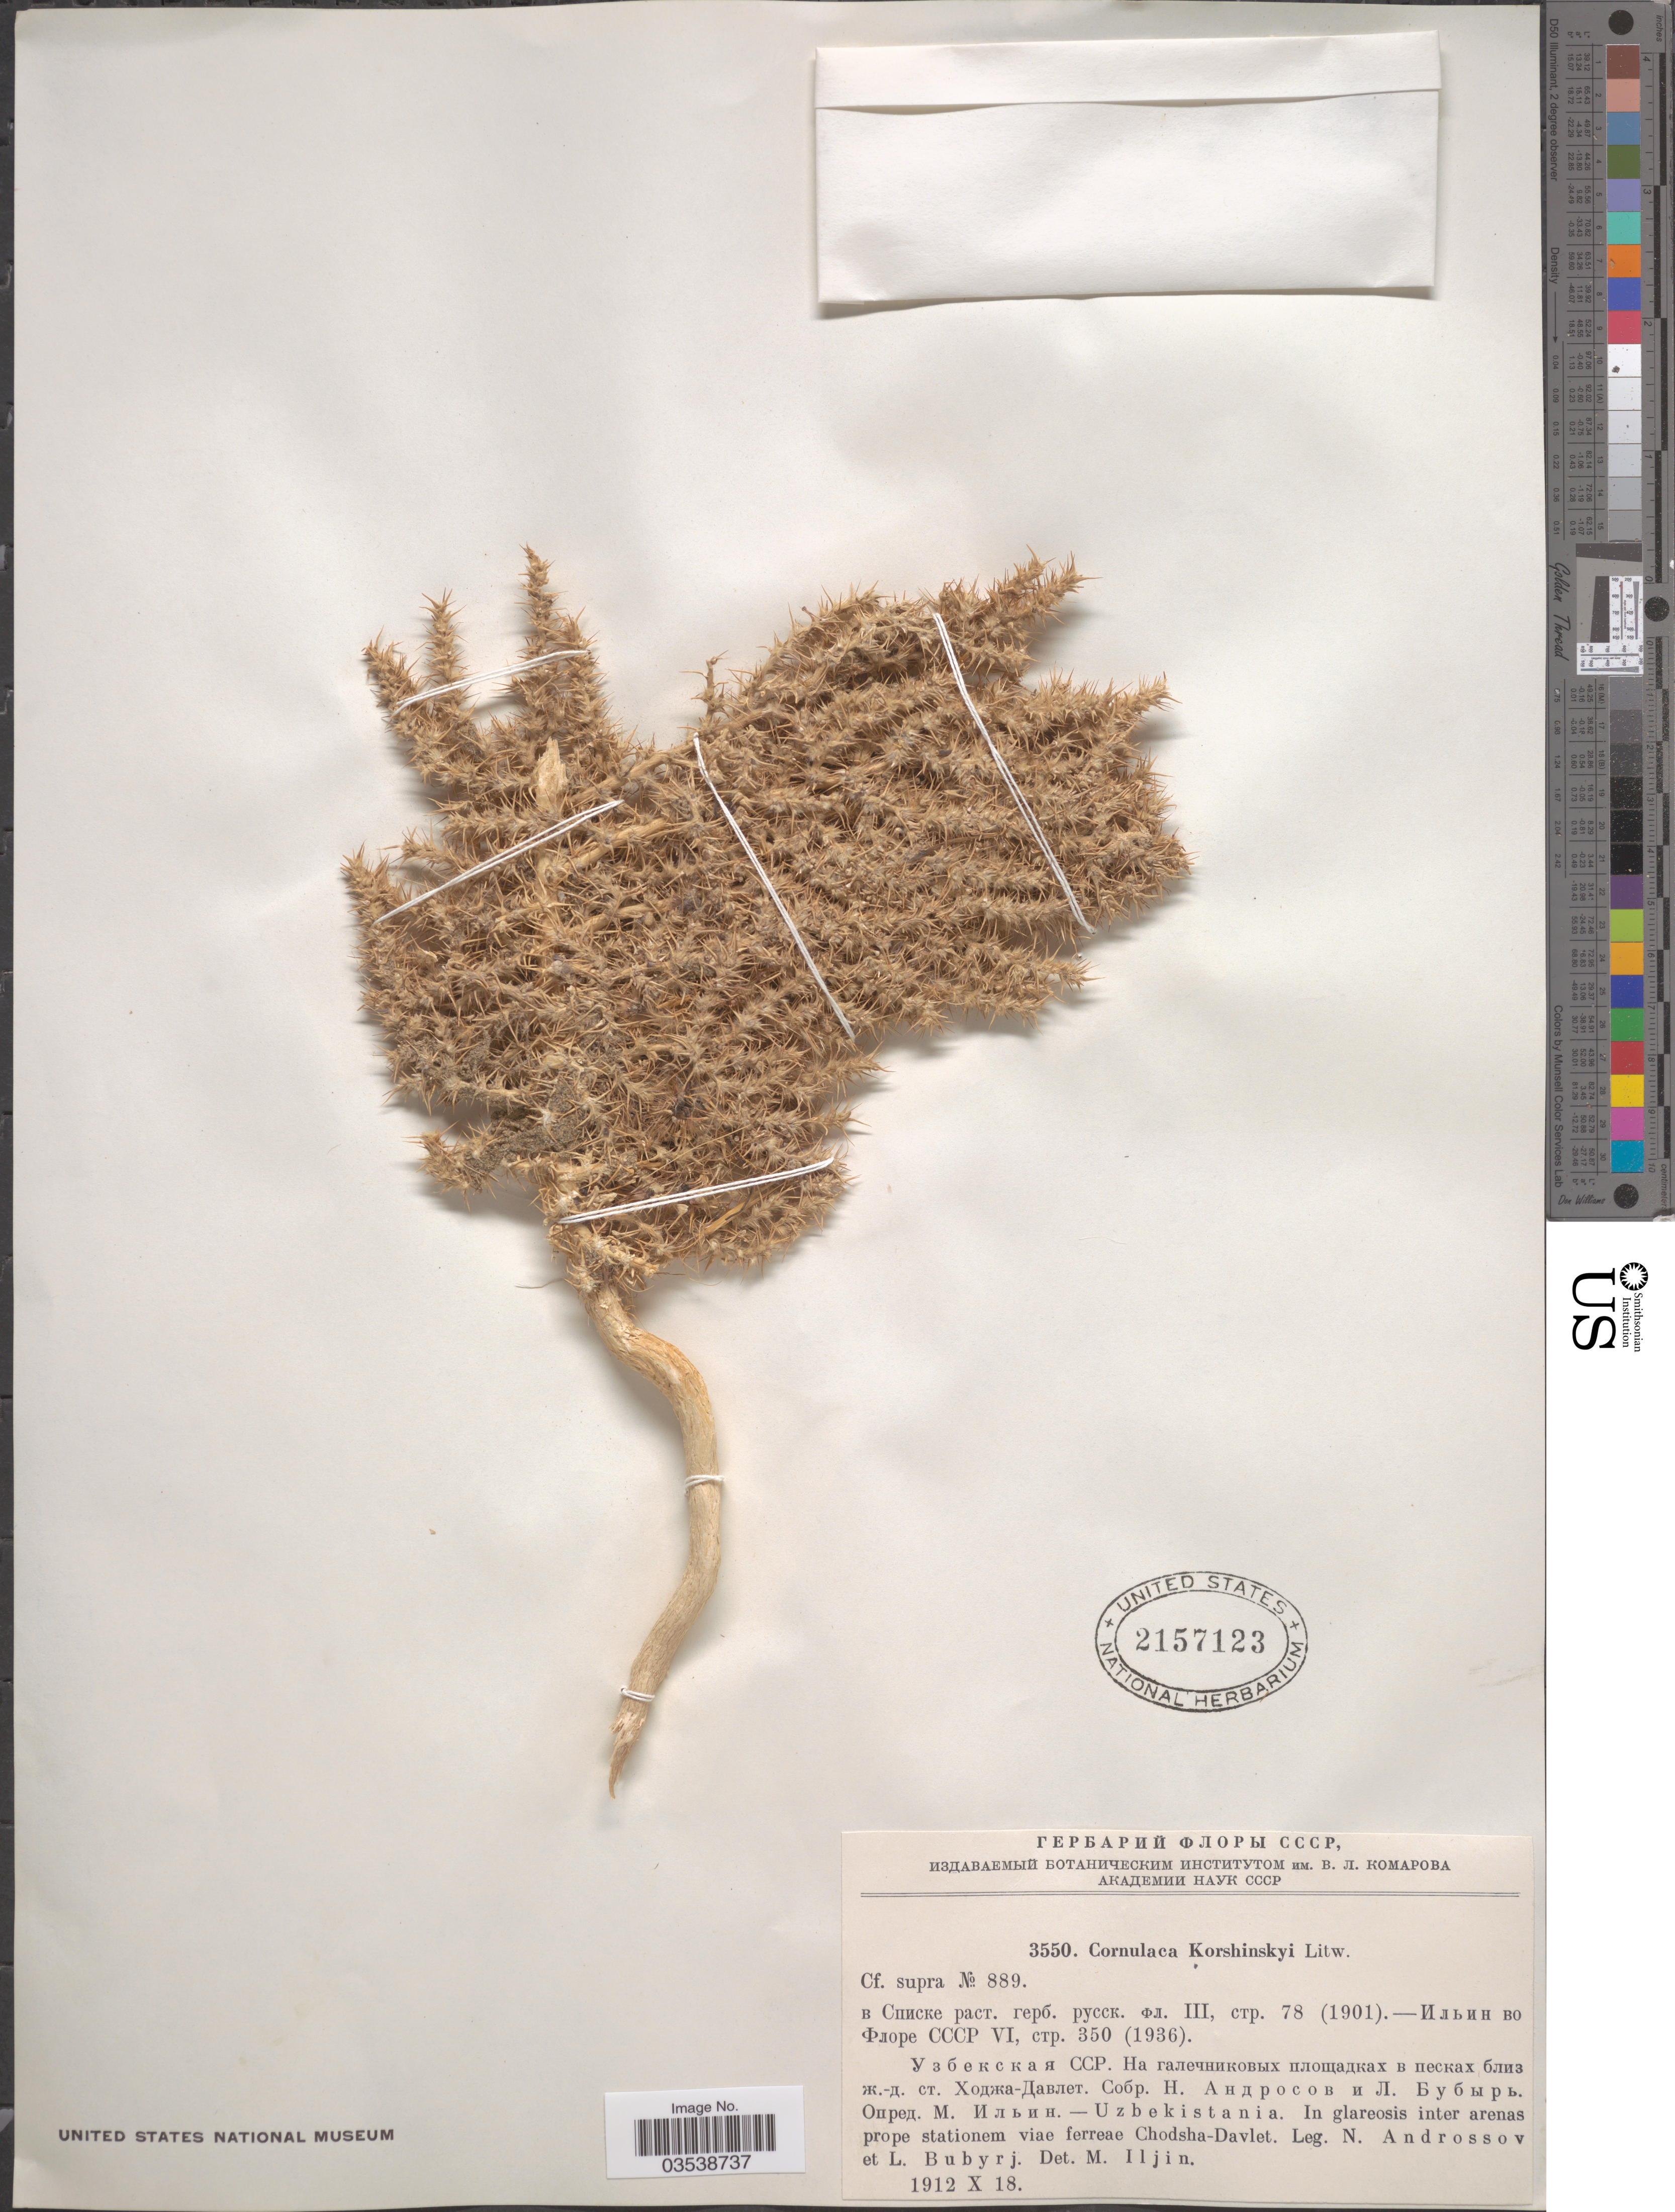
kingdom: Plantae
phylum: Tracheophyta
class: Magnoliopsida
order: Caryophyllales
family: Amaranthaceae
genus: Cornulaca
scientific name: Cornulaca korshinskyi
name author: Litv.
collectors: N. Androssov & L. Bubyrj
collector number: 3550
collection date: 1912-10-18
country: Uzbekistan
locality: Prope stationem viae ferreae Chodsha-Davlet.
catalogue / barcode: US 2157123